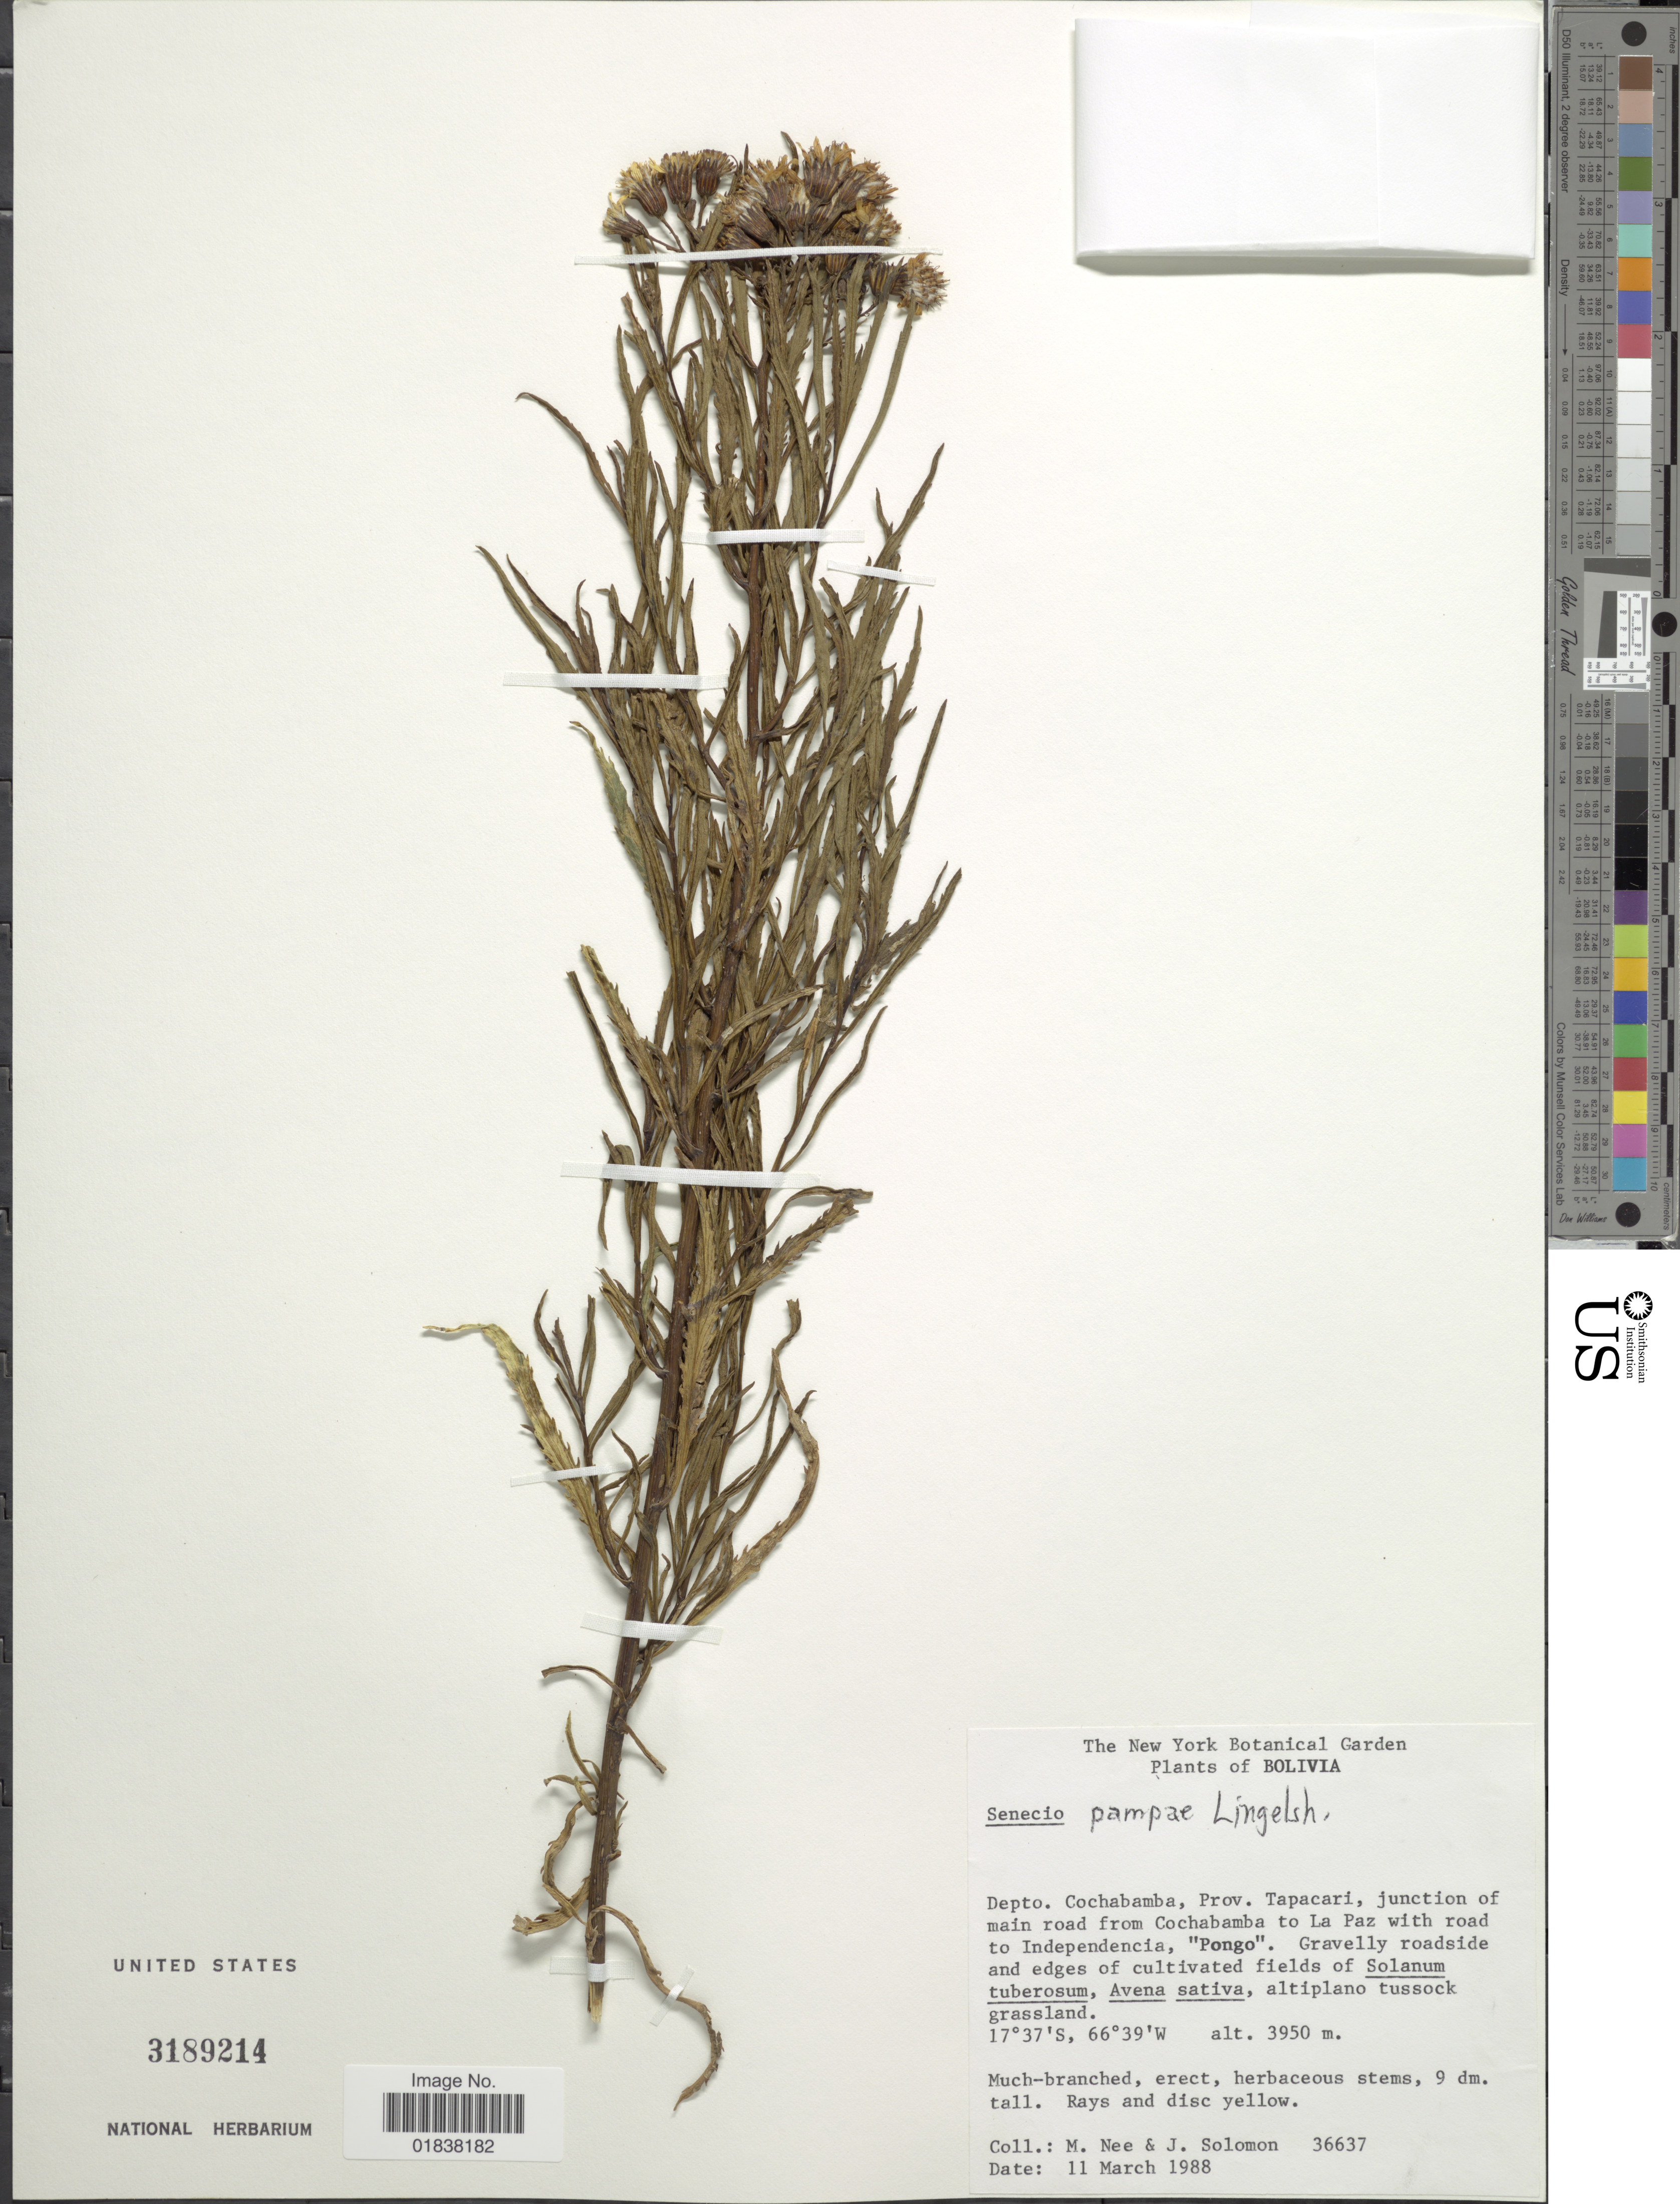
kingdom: Plantae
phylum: Tracheophyta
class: Magnoliopsida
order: Asterales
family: Asteraceae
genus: Senecio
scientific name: Senecio pampae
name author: Lingelsh.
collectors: M. Nee & J. Solomon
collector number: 36637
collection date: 1988-03-11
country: Bolivia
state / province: Cochabamba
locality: Prov. Tapacari, junction of main road from Cochabamba to La Paz with road to Independencia, Pongo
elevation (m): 3950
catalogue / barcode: US 3189214